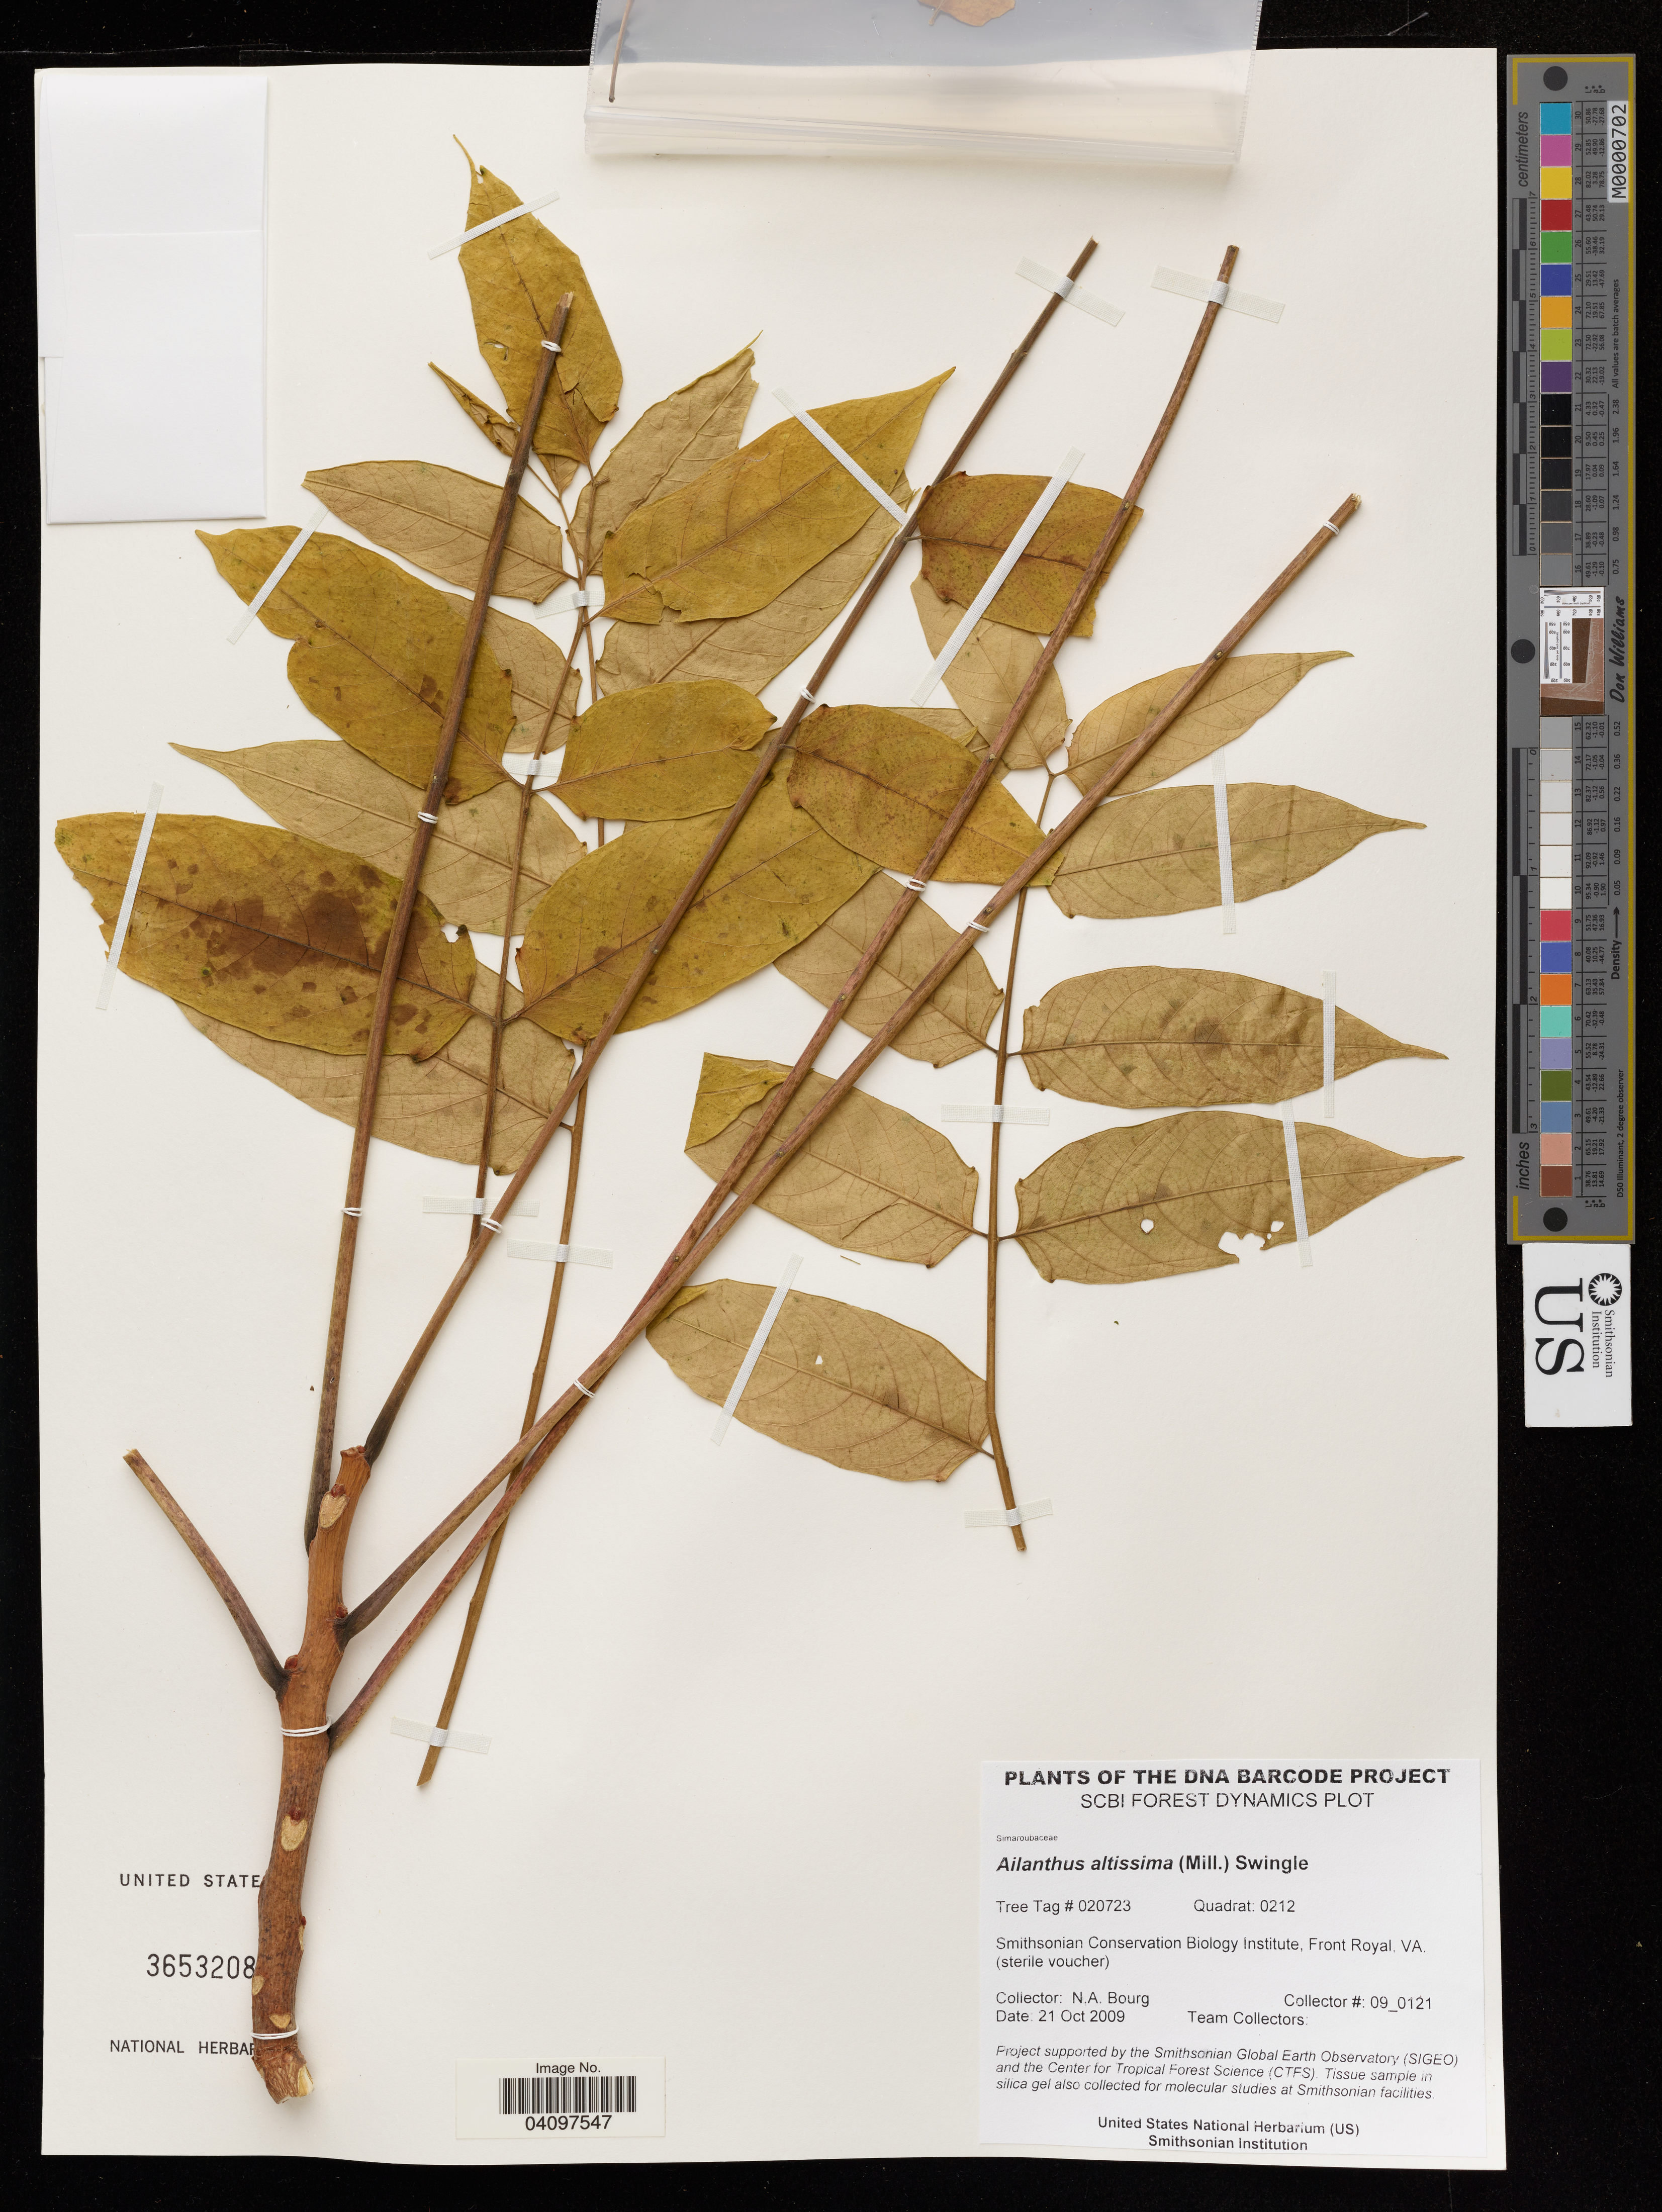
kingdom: Plantae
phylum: Tracheophyta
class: Magnoliopsida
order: Sapindales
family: Simaroubaceae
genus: Ailanthus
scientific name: Ailanthus altissima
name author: (Mill.) Swingle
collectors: N. A. Bourg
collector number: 09_0121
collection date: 2009-10-21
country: United States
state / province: Virginia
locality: Smithsonian Conservation Biology Institute, Front Royal.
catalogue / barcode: US 3653208